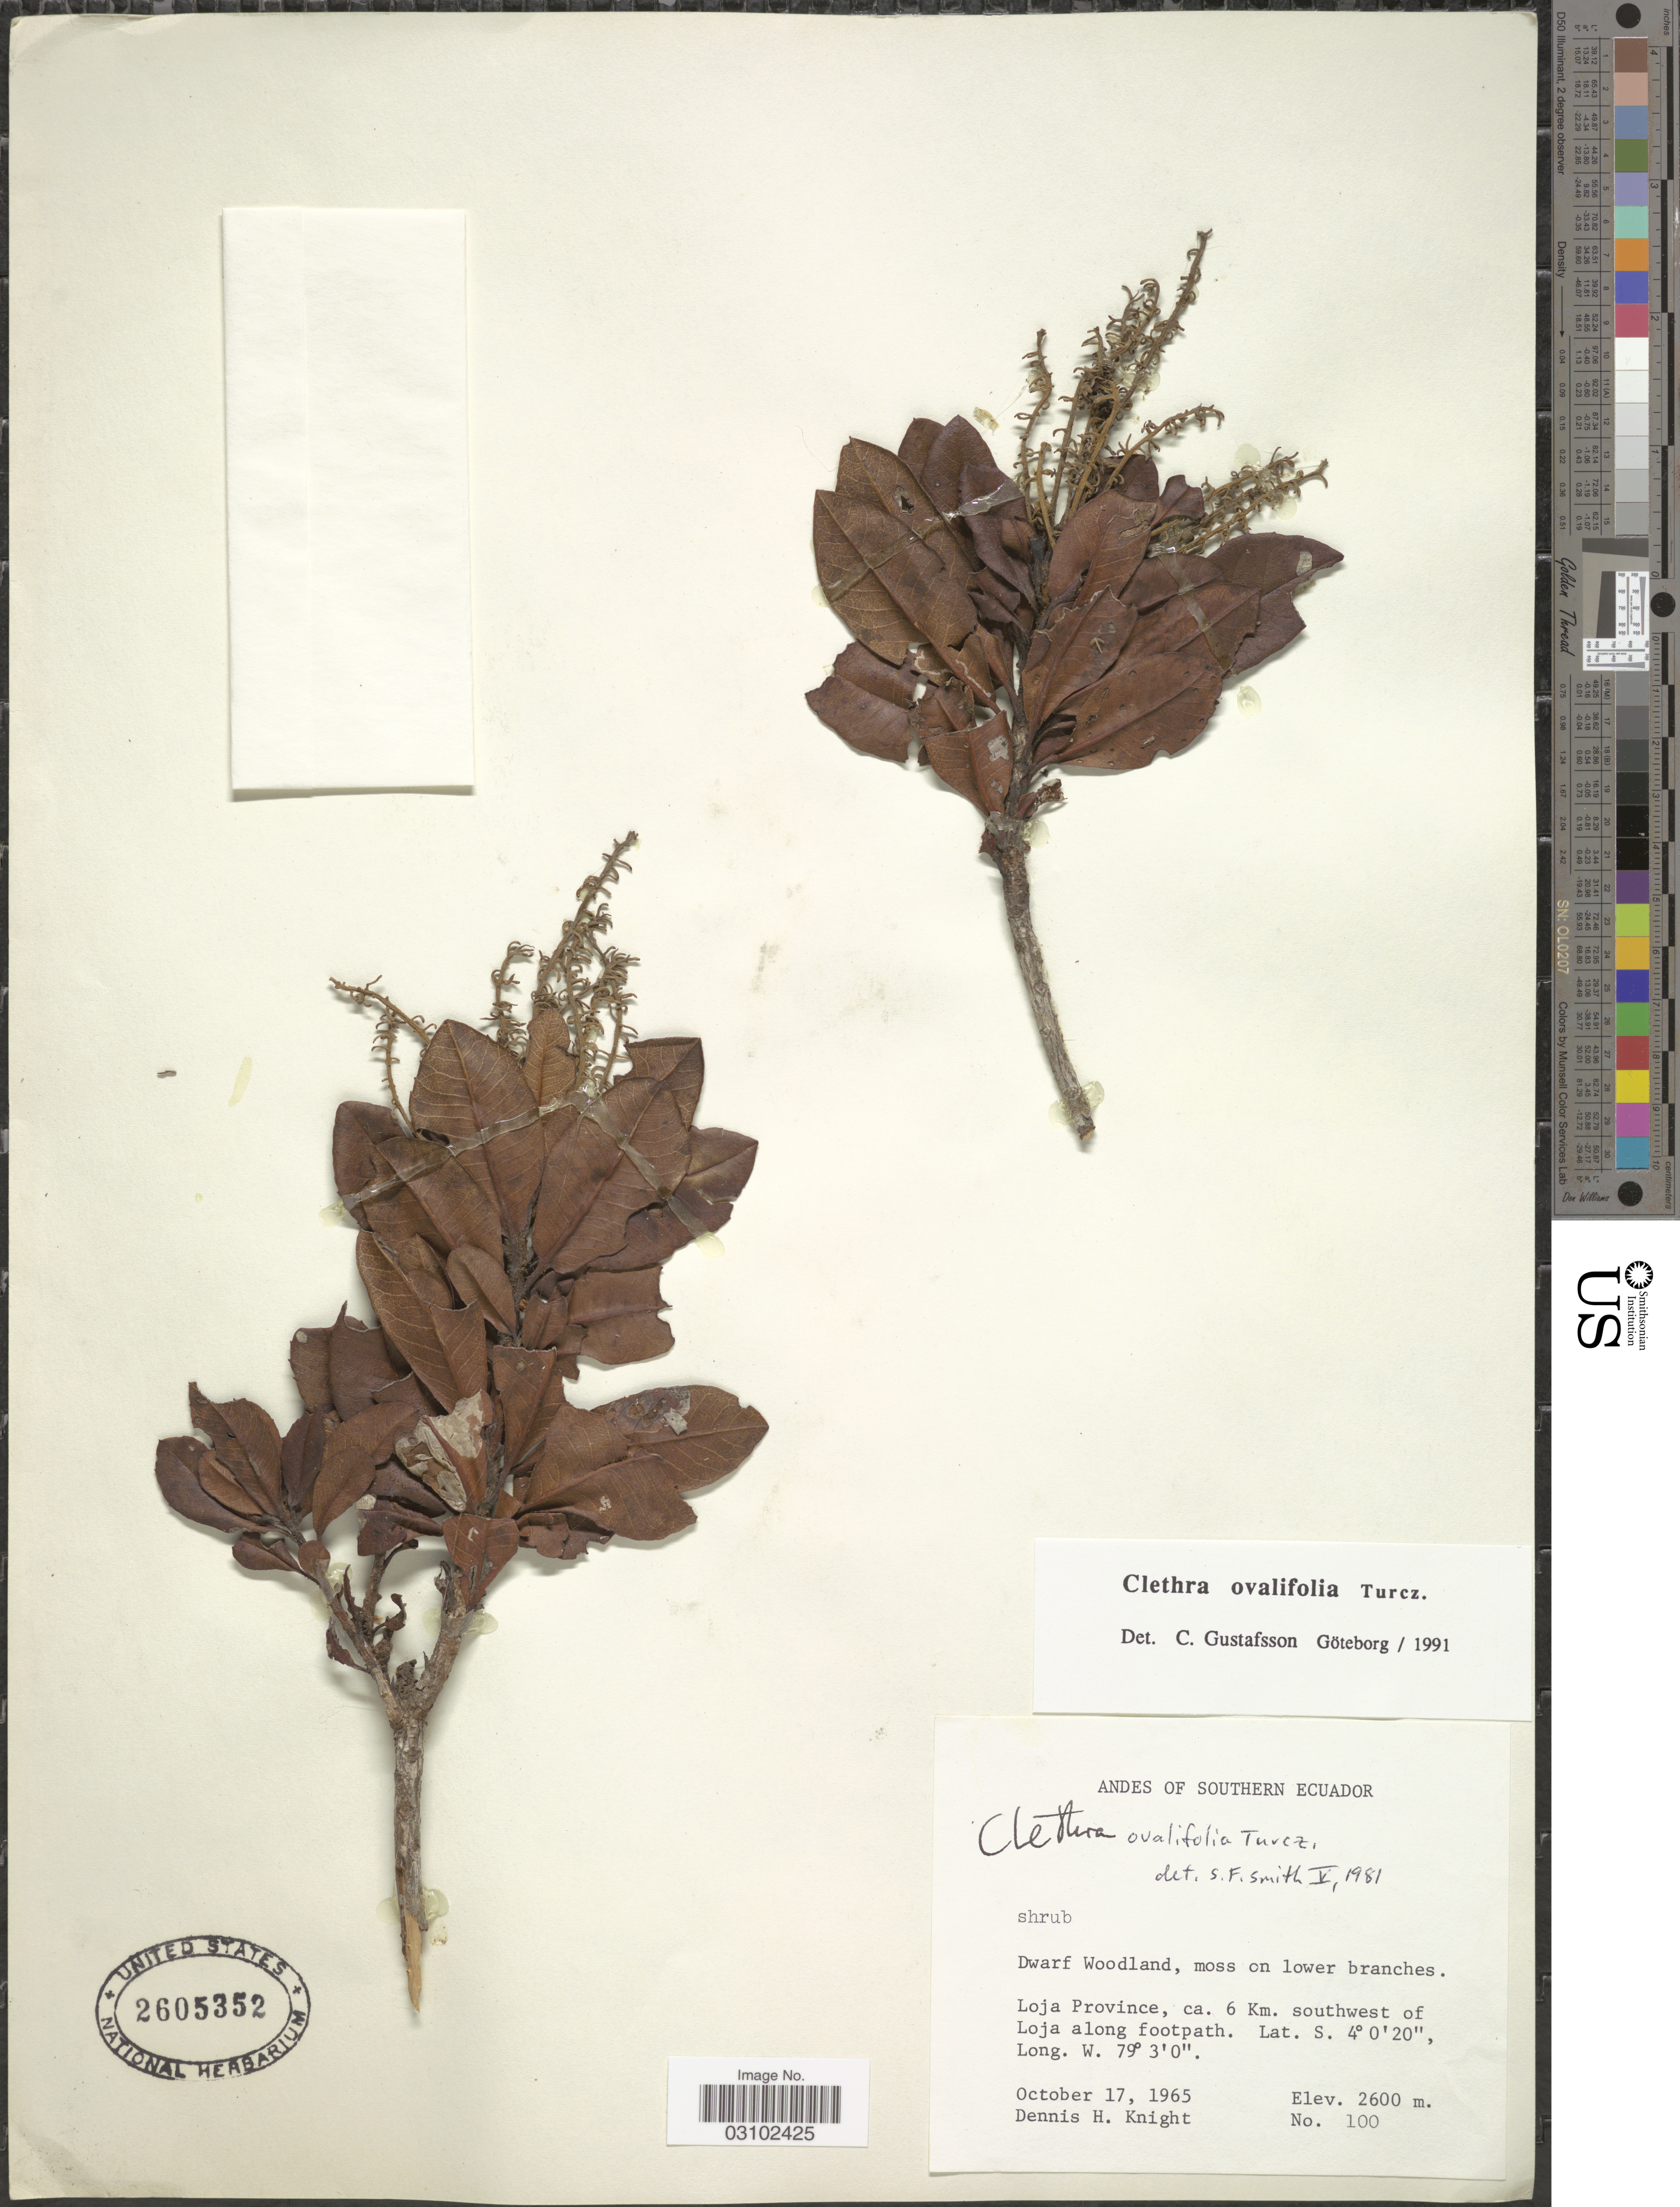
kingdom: Plantae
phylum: Tracheophyta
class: Magnoliopsida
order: Ericales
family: Clethraceae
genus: Clethra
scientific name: Clethra ovalifolia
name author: Turcz.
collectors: D. Knight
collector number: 100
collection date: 1965-10-17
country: Ecuador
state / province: Loja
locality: Andes of Southern Ecuador, Loja Province, ca. 6 Km. southwest of Loja along footpath.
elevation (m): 2600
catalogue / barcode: US 2605352